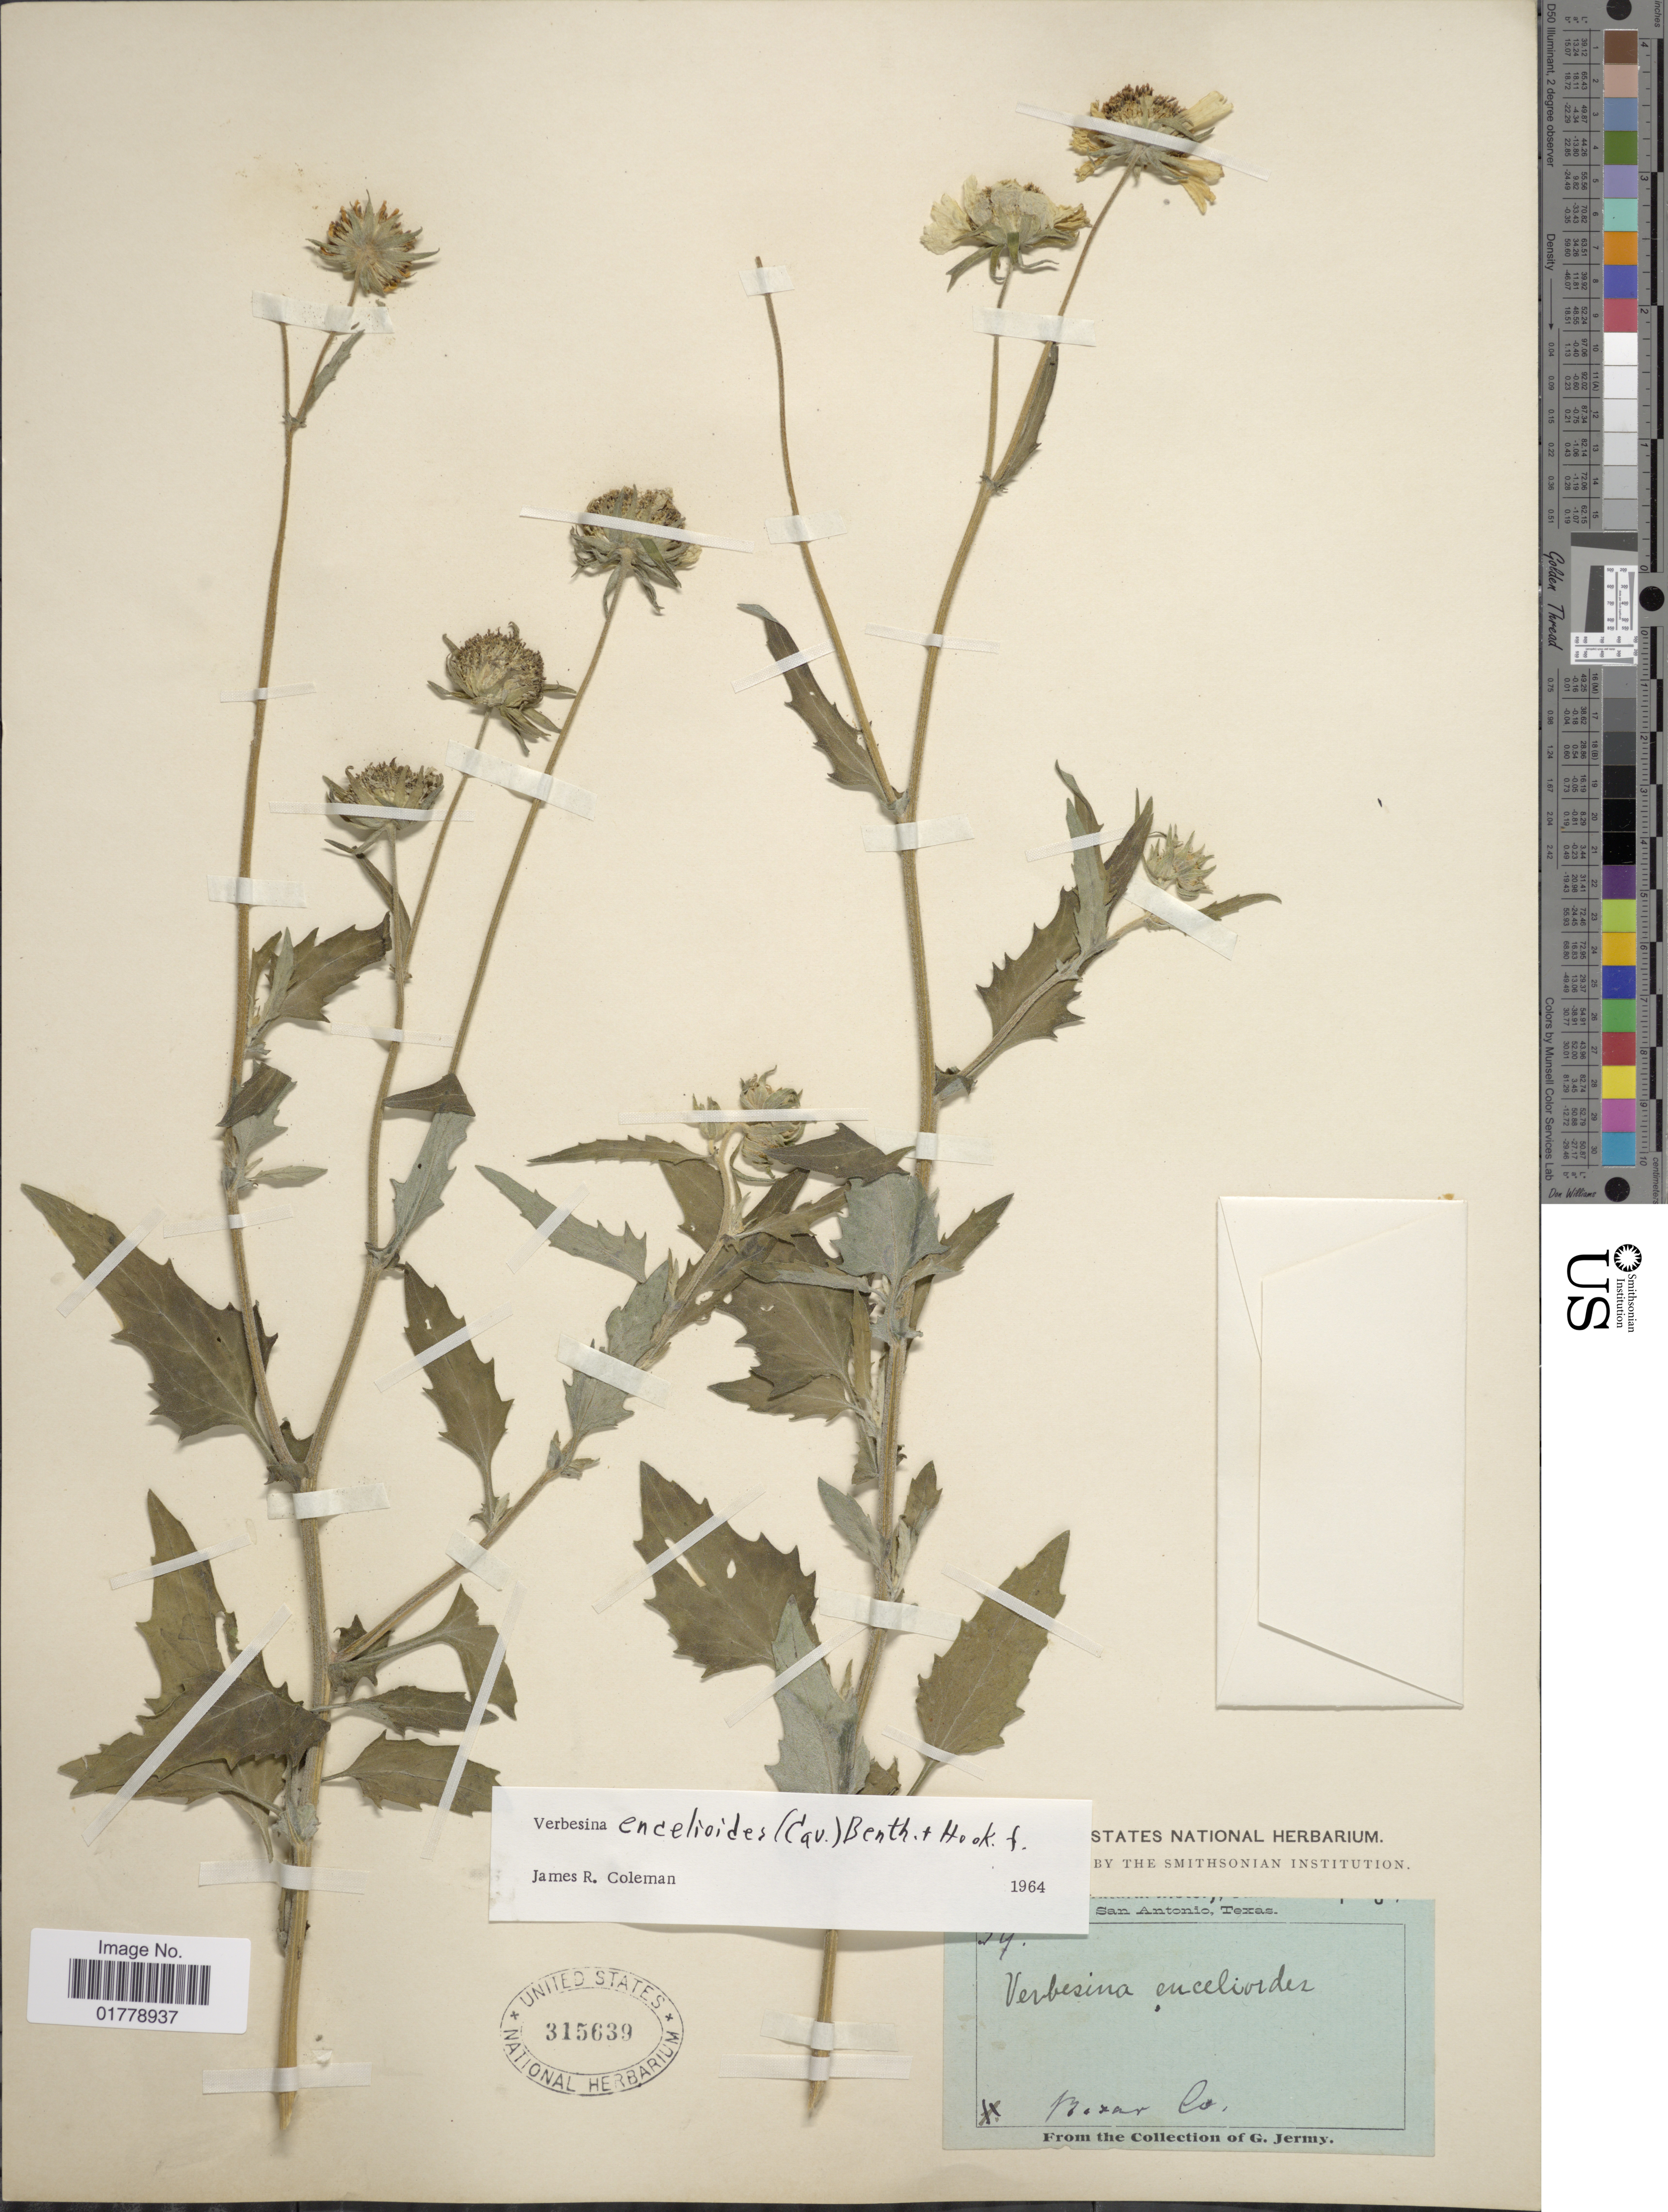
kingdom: Plantae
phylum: Tracheophyta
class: Magnoliopsida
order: Asterales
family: Asteraceae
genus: Verbesina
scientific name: Verbesina encelioides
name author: (Cav.) Benth. & Hook. ex A. Gray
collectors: G. Jermy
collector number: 37*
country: United States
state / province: Texas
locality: San Antonio, Texas. Bexar Co.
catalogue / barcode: US 315639